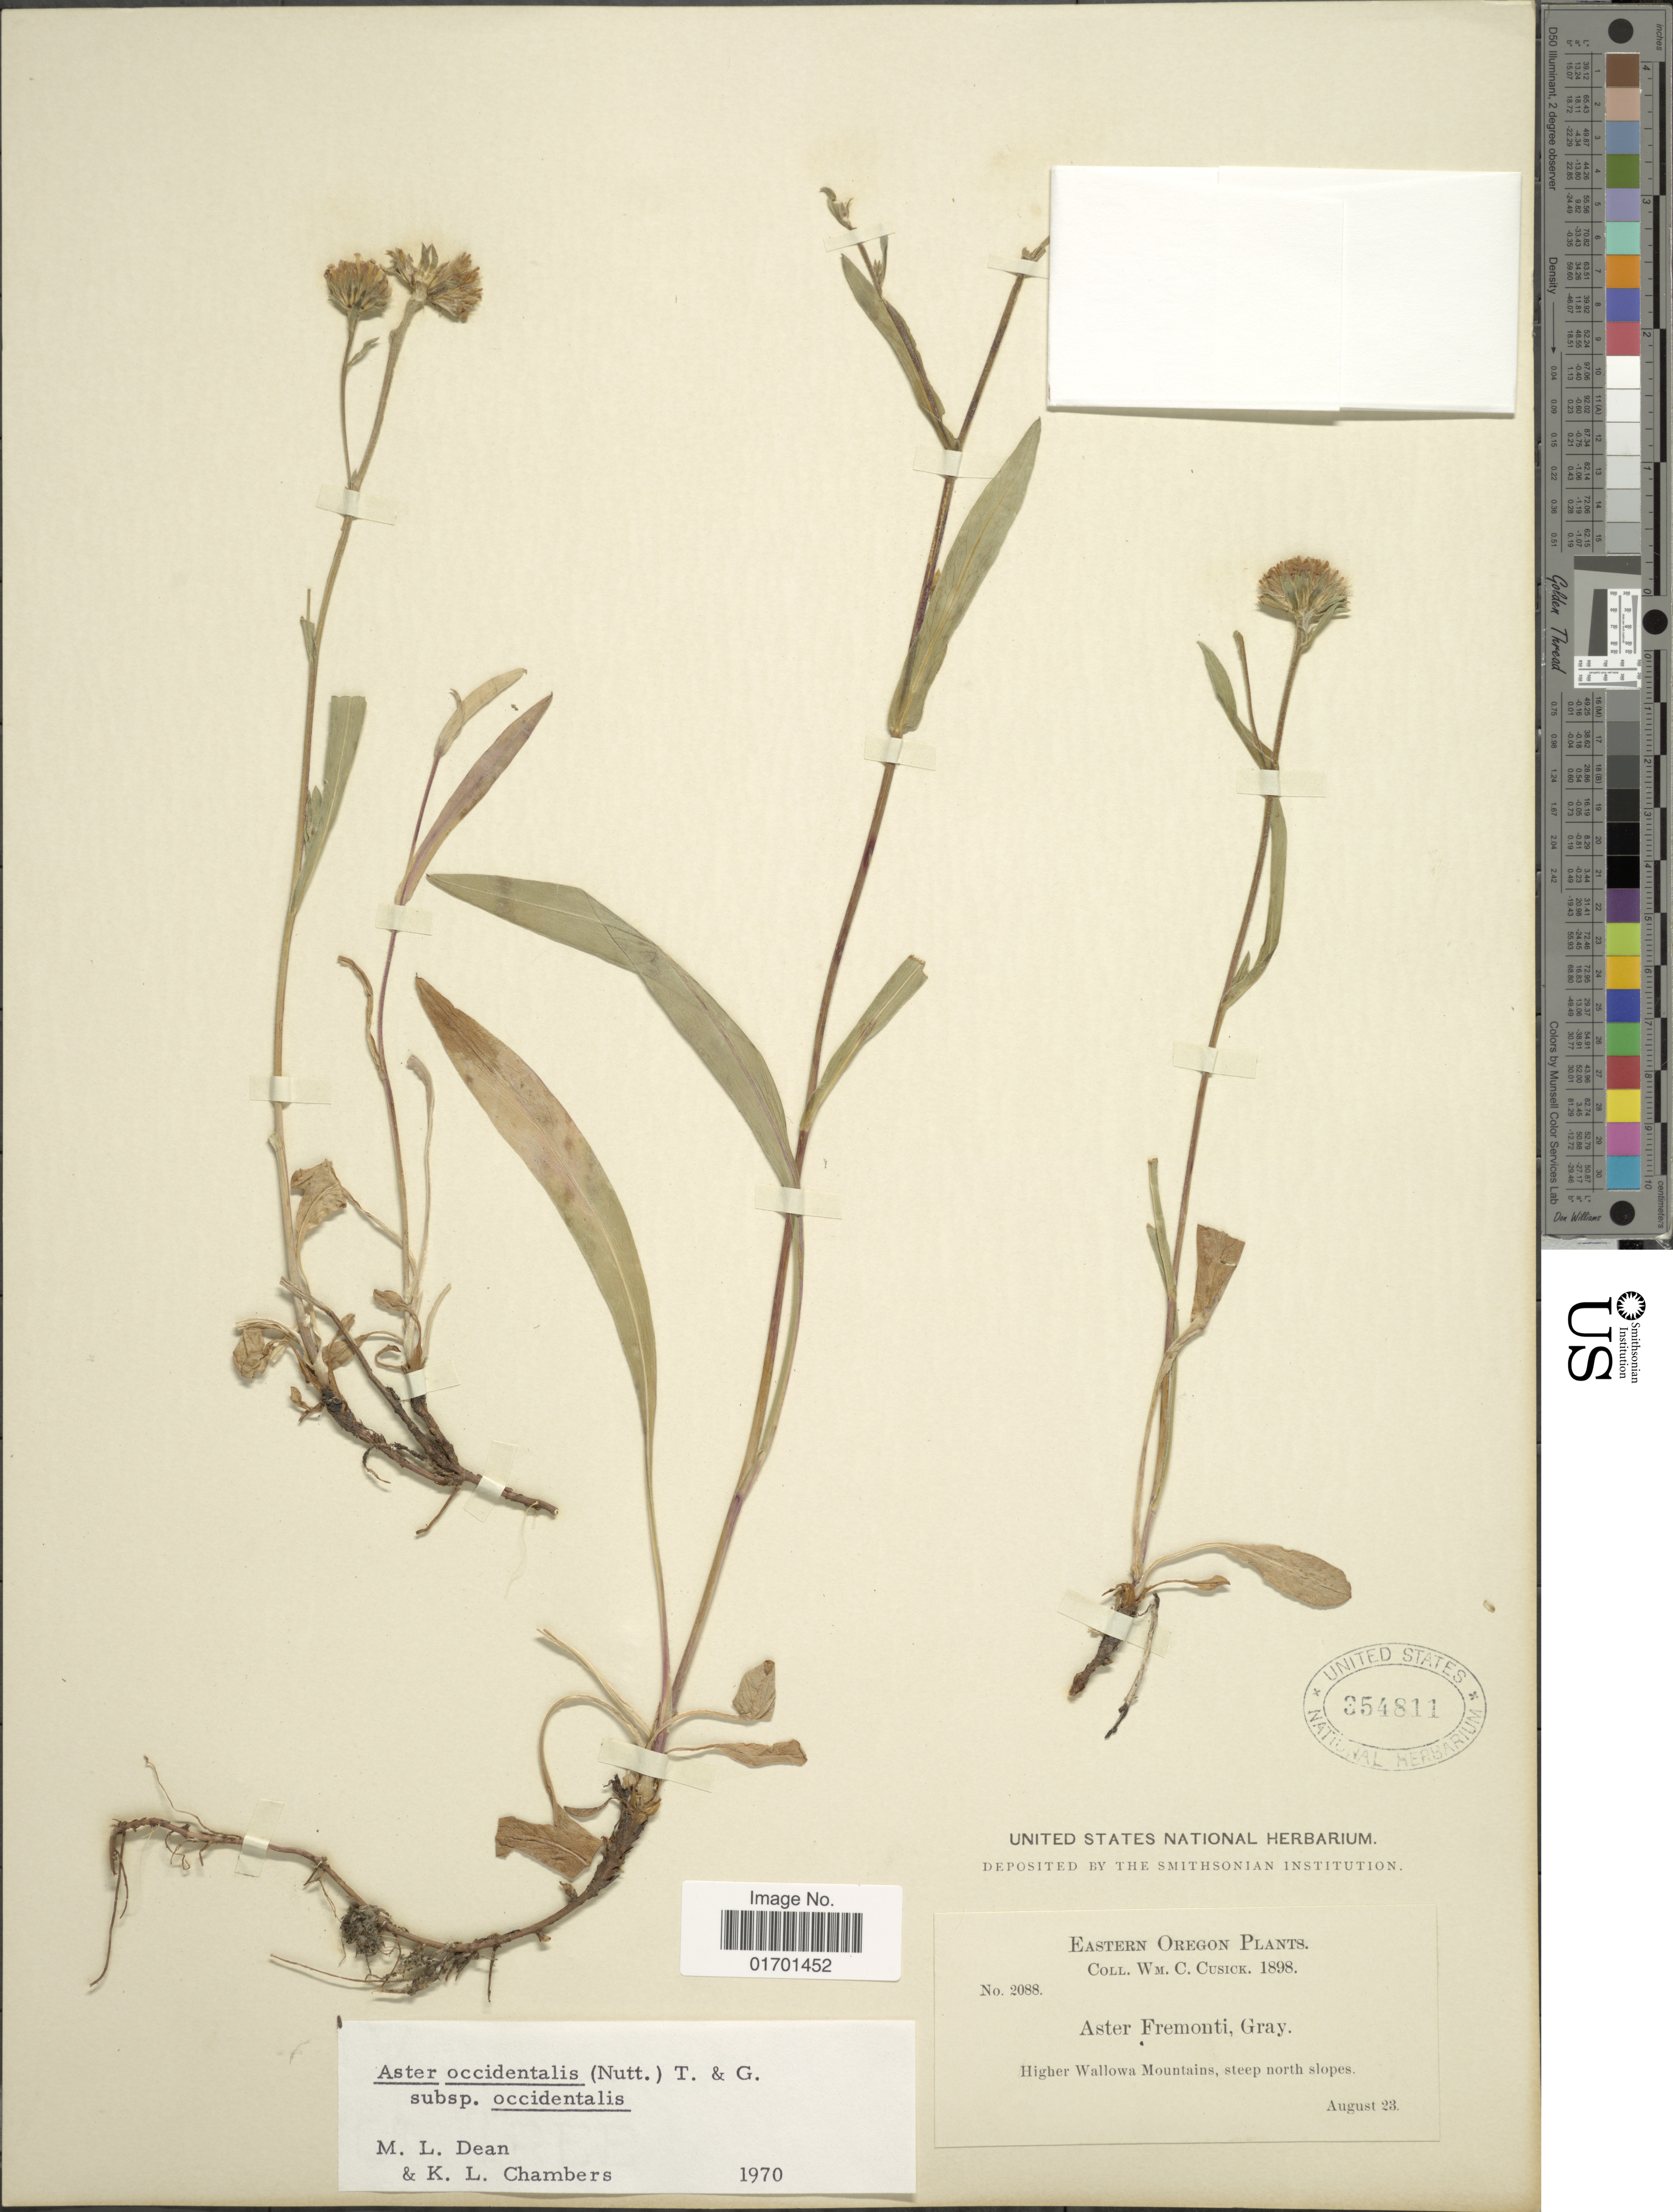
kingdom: Plantae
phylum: Tracheophyta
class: Magnoliopsida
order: Asterales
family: Asteraceae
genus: Symphyotrichum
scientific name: Symphyotrichum spathulatum var. spathulatum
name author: (Lindl.) G.L. Nesom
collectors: W. C. Cusick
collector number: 2088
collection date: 1898-08-23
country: United States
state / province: Oregon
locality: Eastern Oregon Plants, Higher Wallowa Mountains, steep north slopes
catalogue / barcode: US 354811